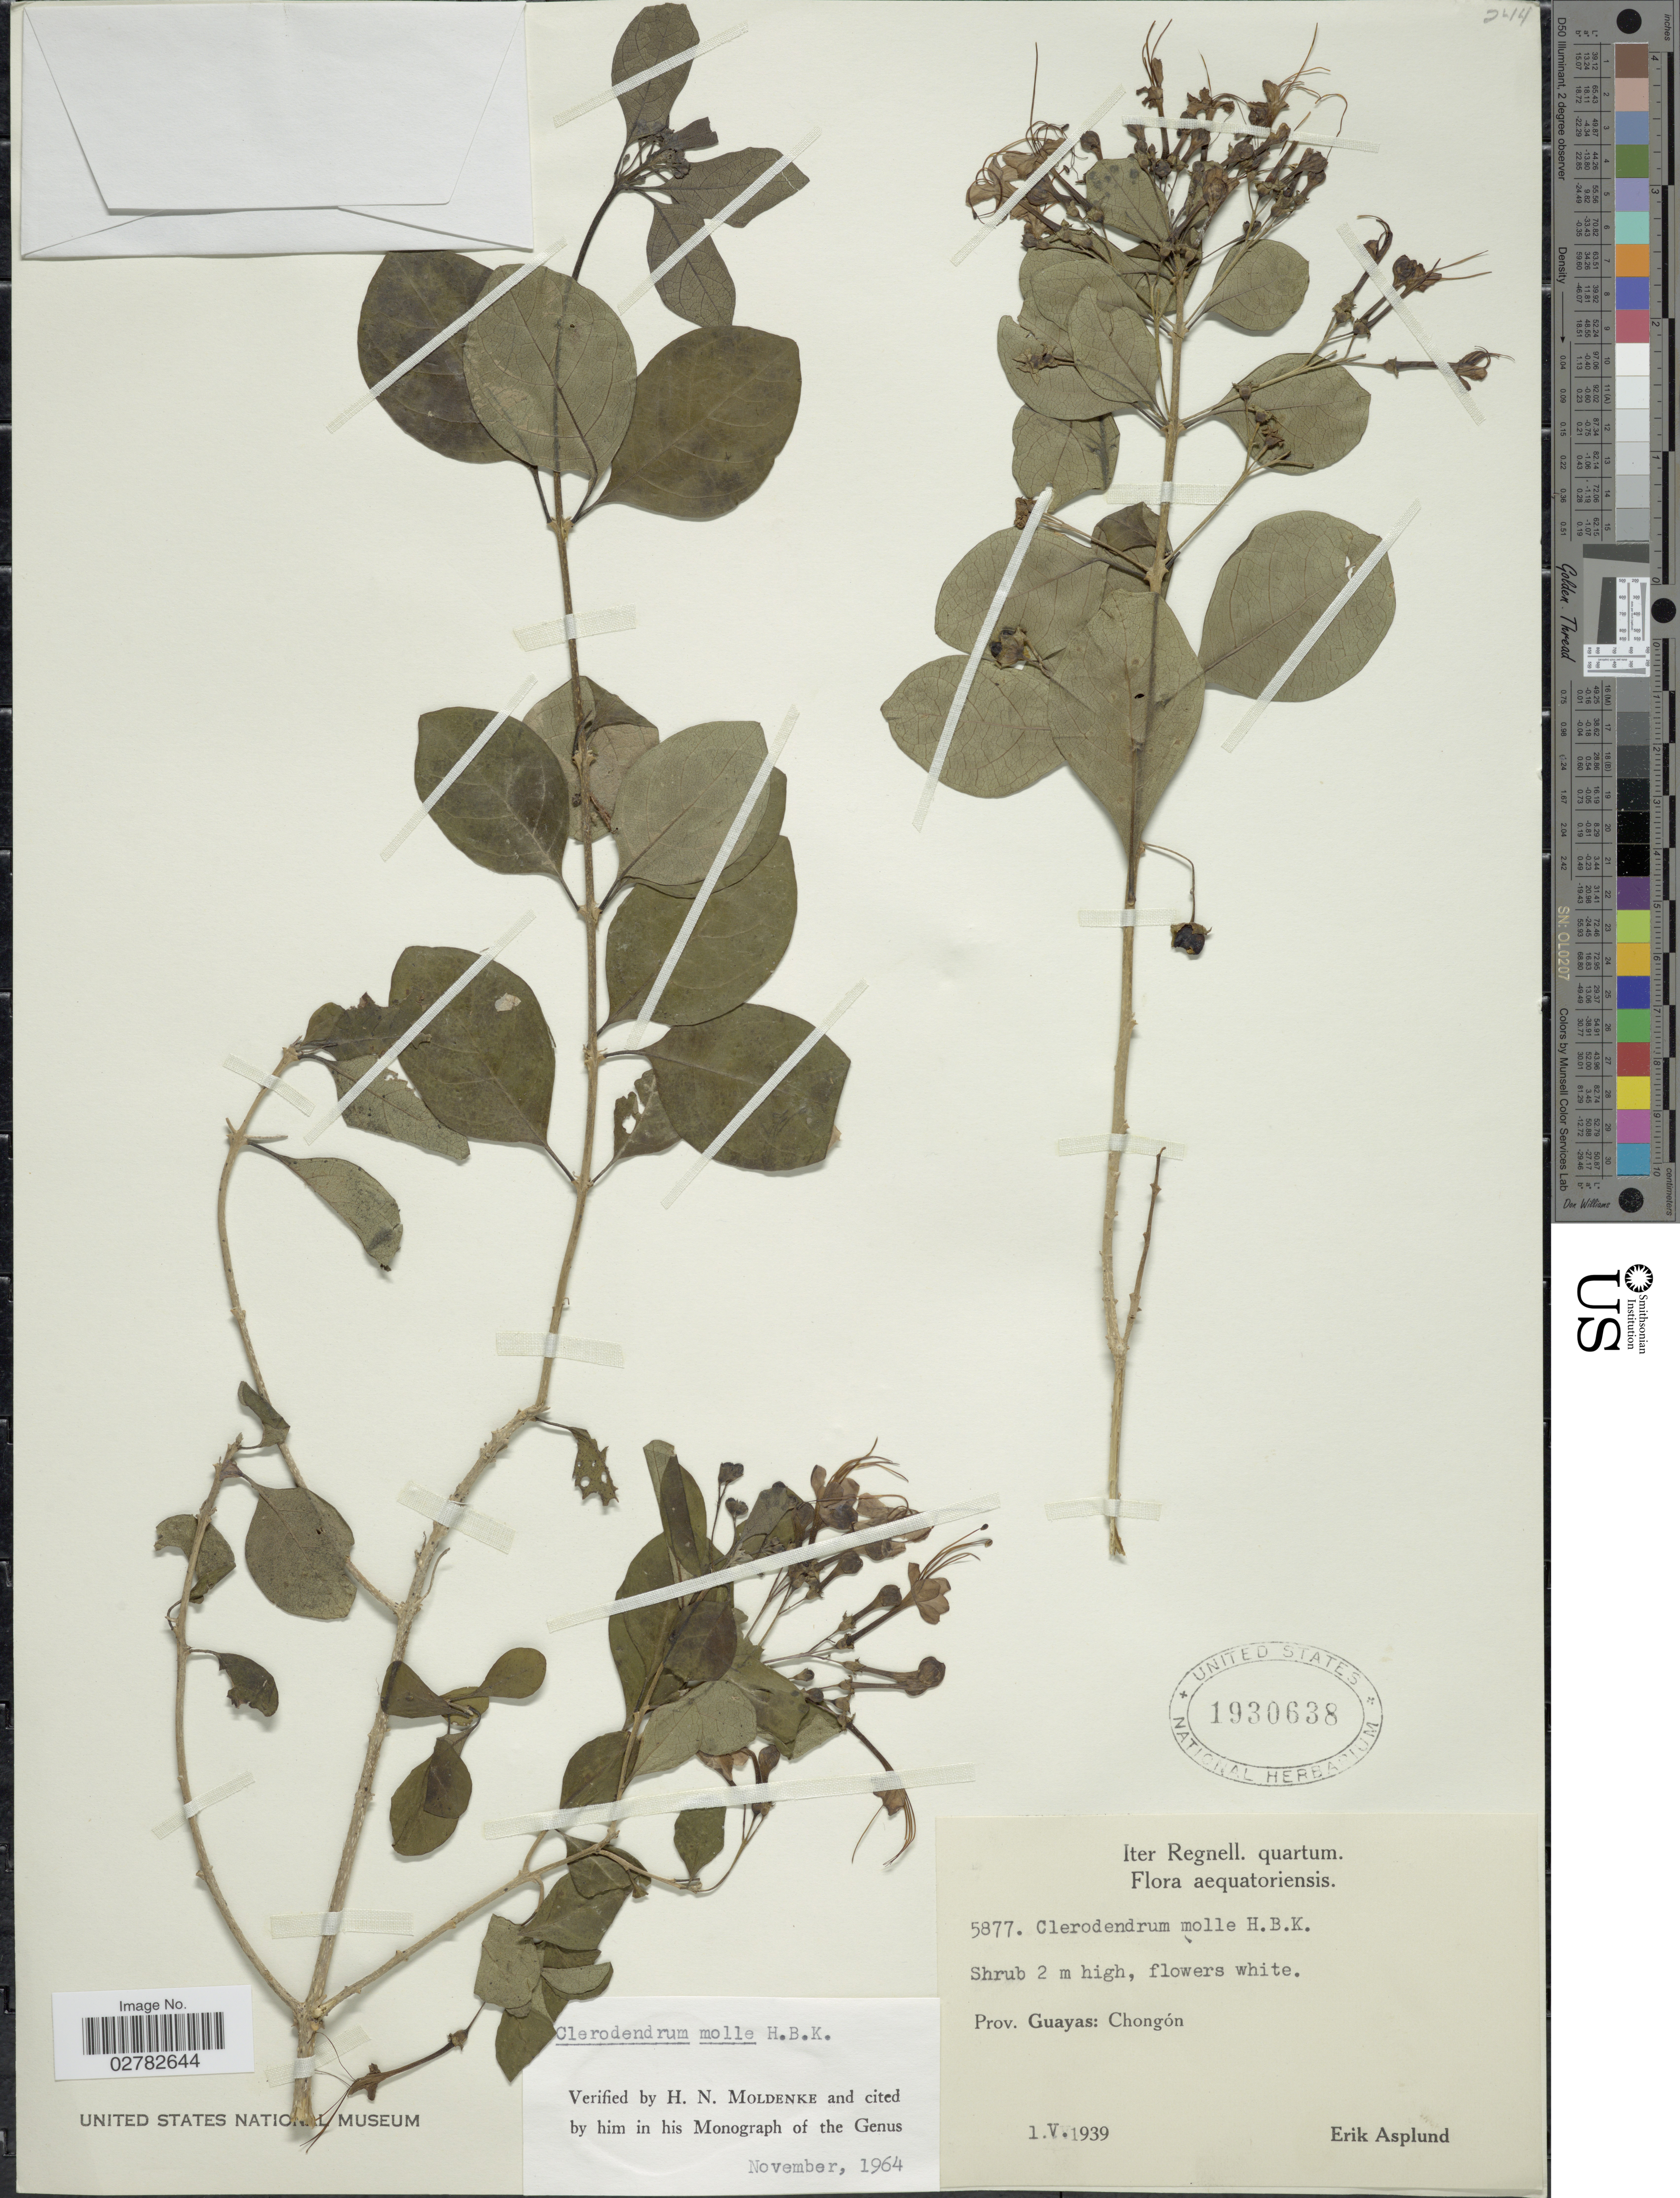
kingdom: Plantae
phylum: Tracheophyta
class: Magnoliopsida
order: Lamiales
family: Lamiaceae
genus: Clerodendrum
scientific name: Clerodendrum molle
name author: Kunth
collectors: E. Asplund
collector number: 5877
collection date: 1939-05-01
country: Ecuador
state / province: Guayas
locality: Prov. Guayas: Chongón. Aequatoriensis.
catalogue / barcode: US 1930638